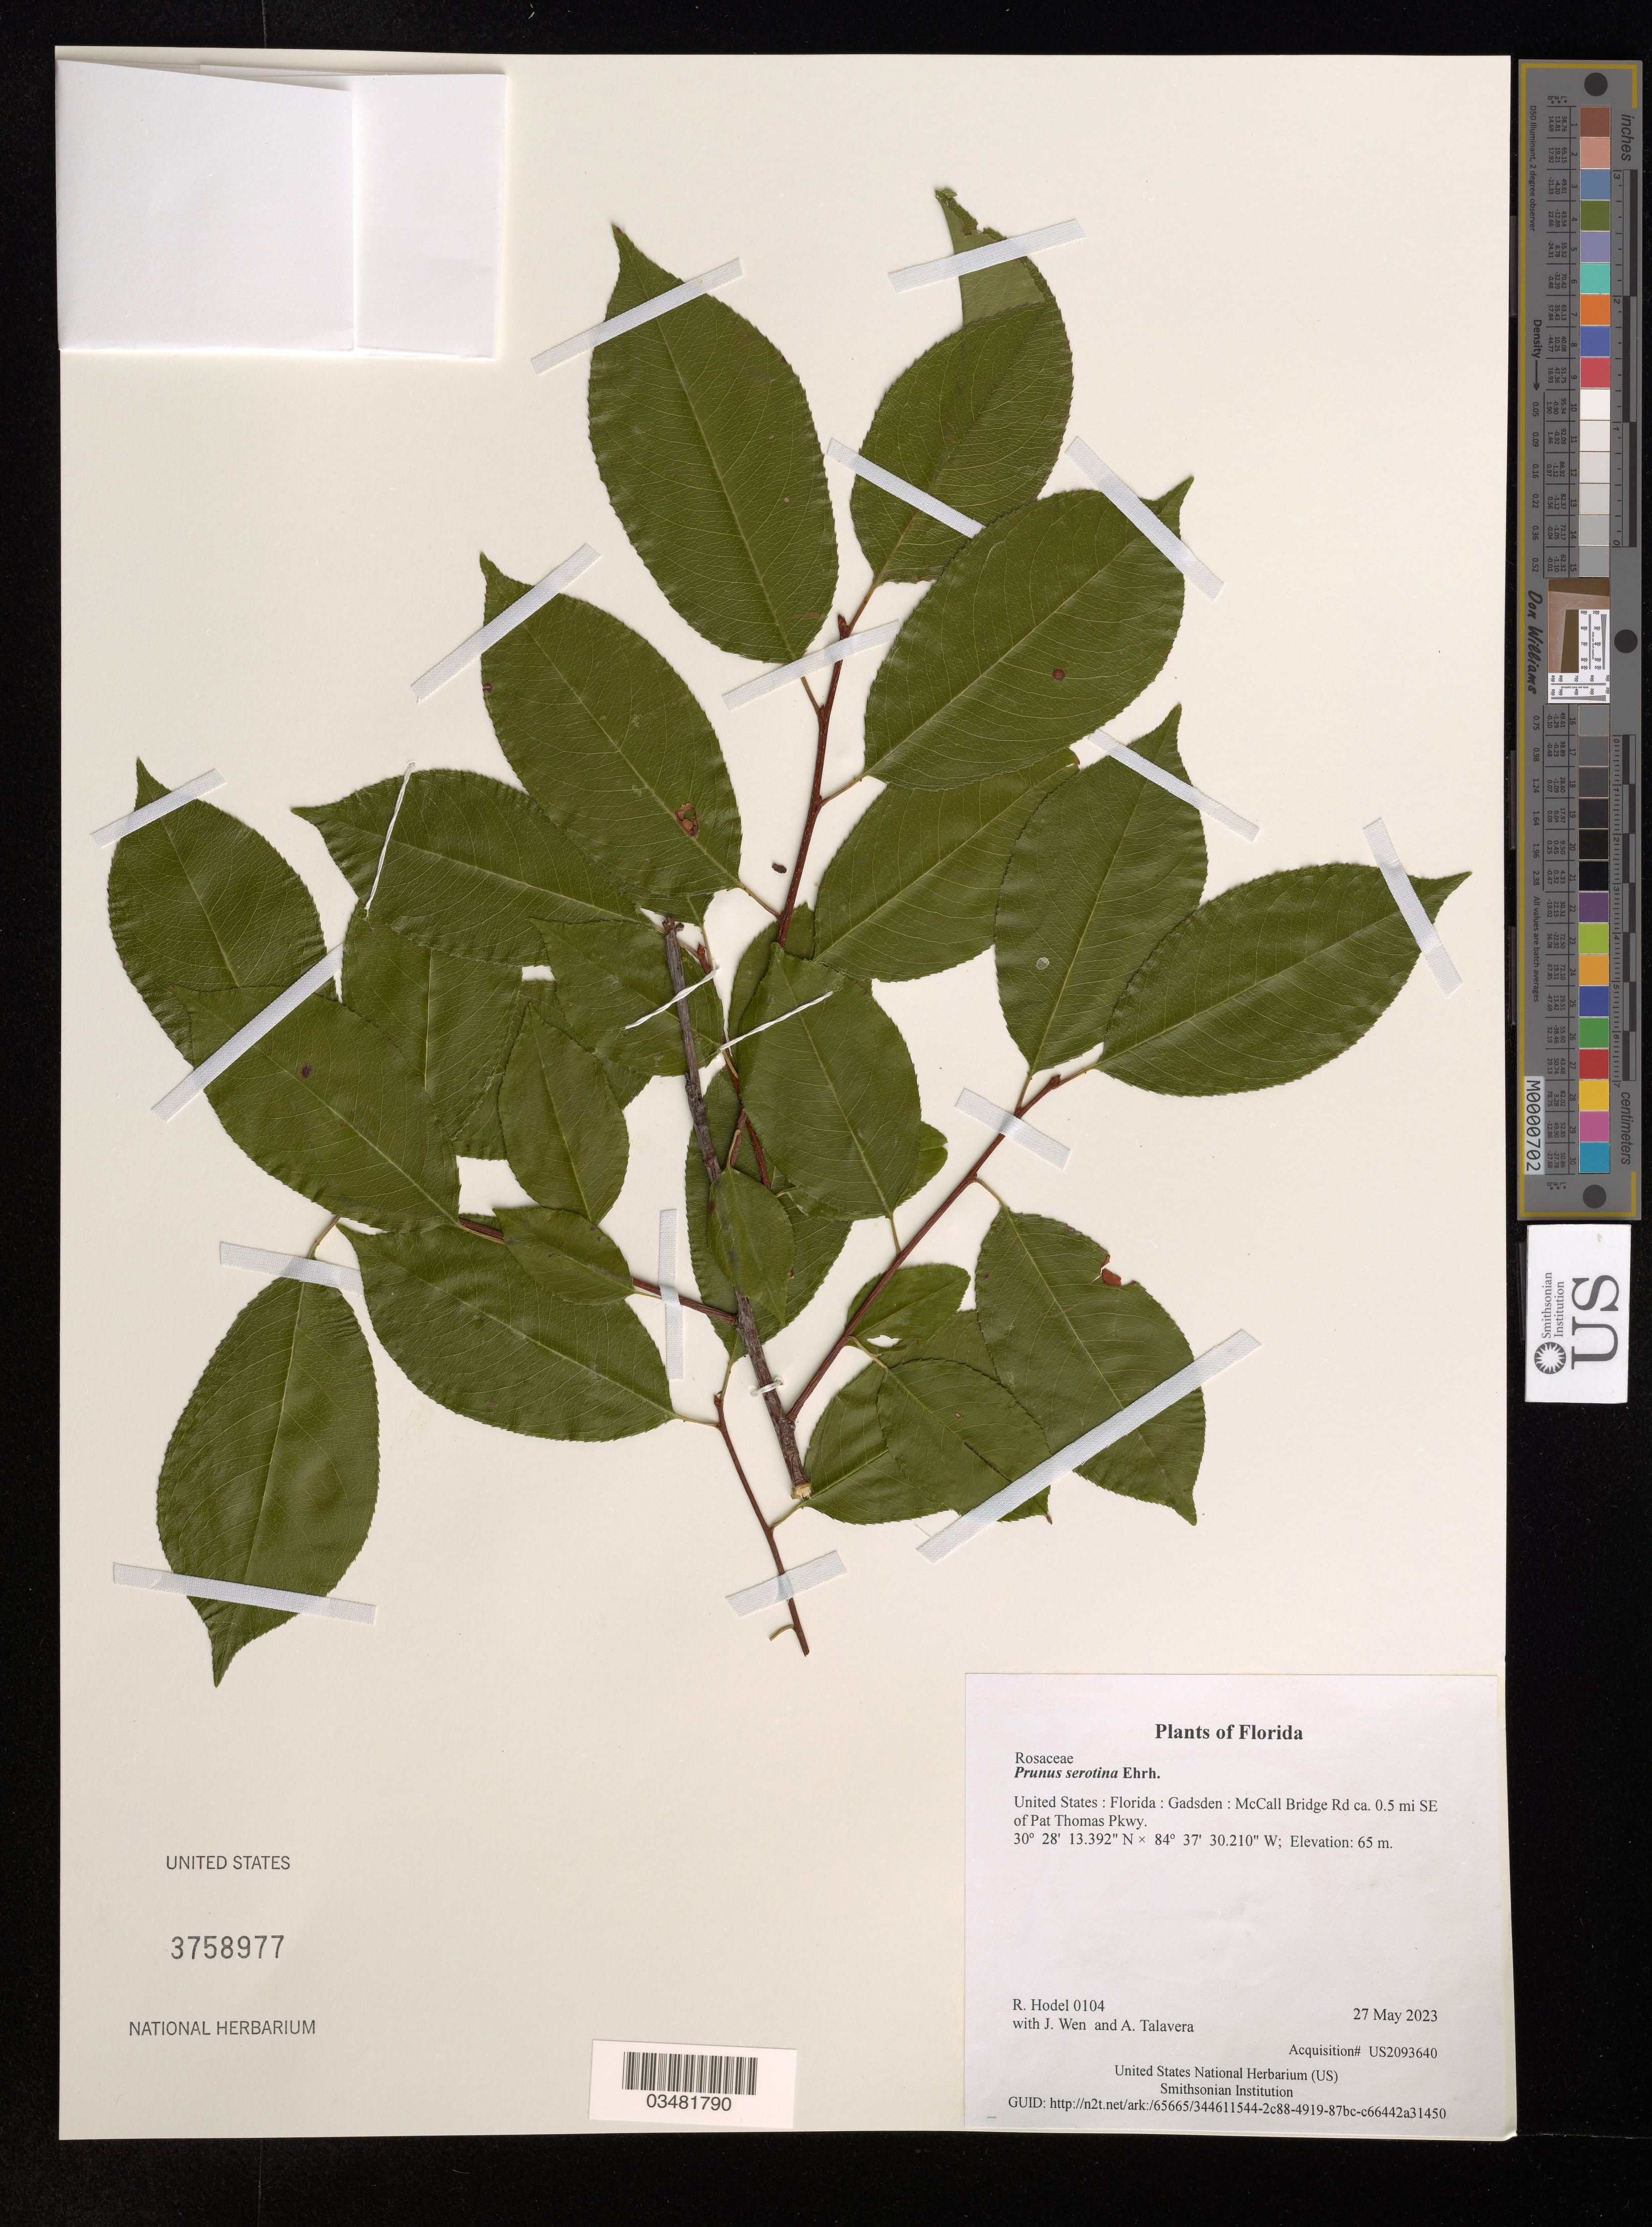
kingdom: Plantae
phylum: Tracheophyta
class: Magnoliopsida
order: Rosales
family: Rosaceae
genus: Prunus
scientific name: Prunus serotina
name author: Ehrh.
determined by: Hodel, Richard G. J.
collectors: R. Hodel, J. Wen & A. Talavera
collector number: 0104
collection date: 2023-05-27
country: United States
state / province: Florida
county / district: Gadsden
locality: McCall Bridge Rd ca. 0.5 mi SE of Pat Thomas Pkwy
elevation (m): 65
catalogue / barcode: US 3758977